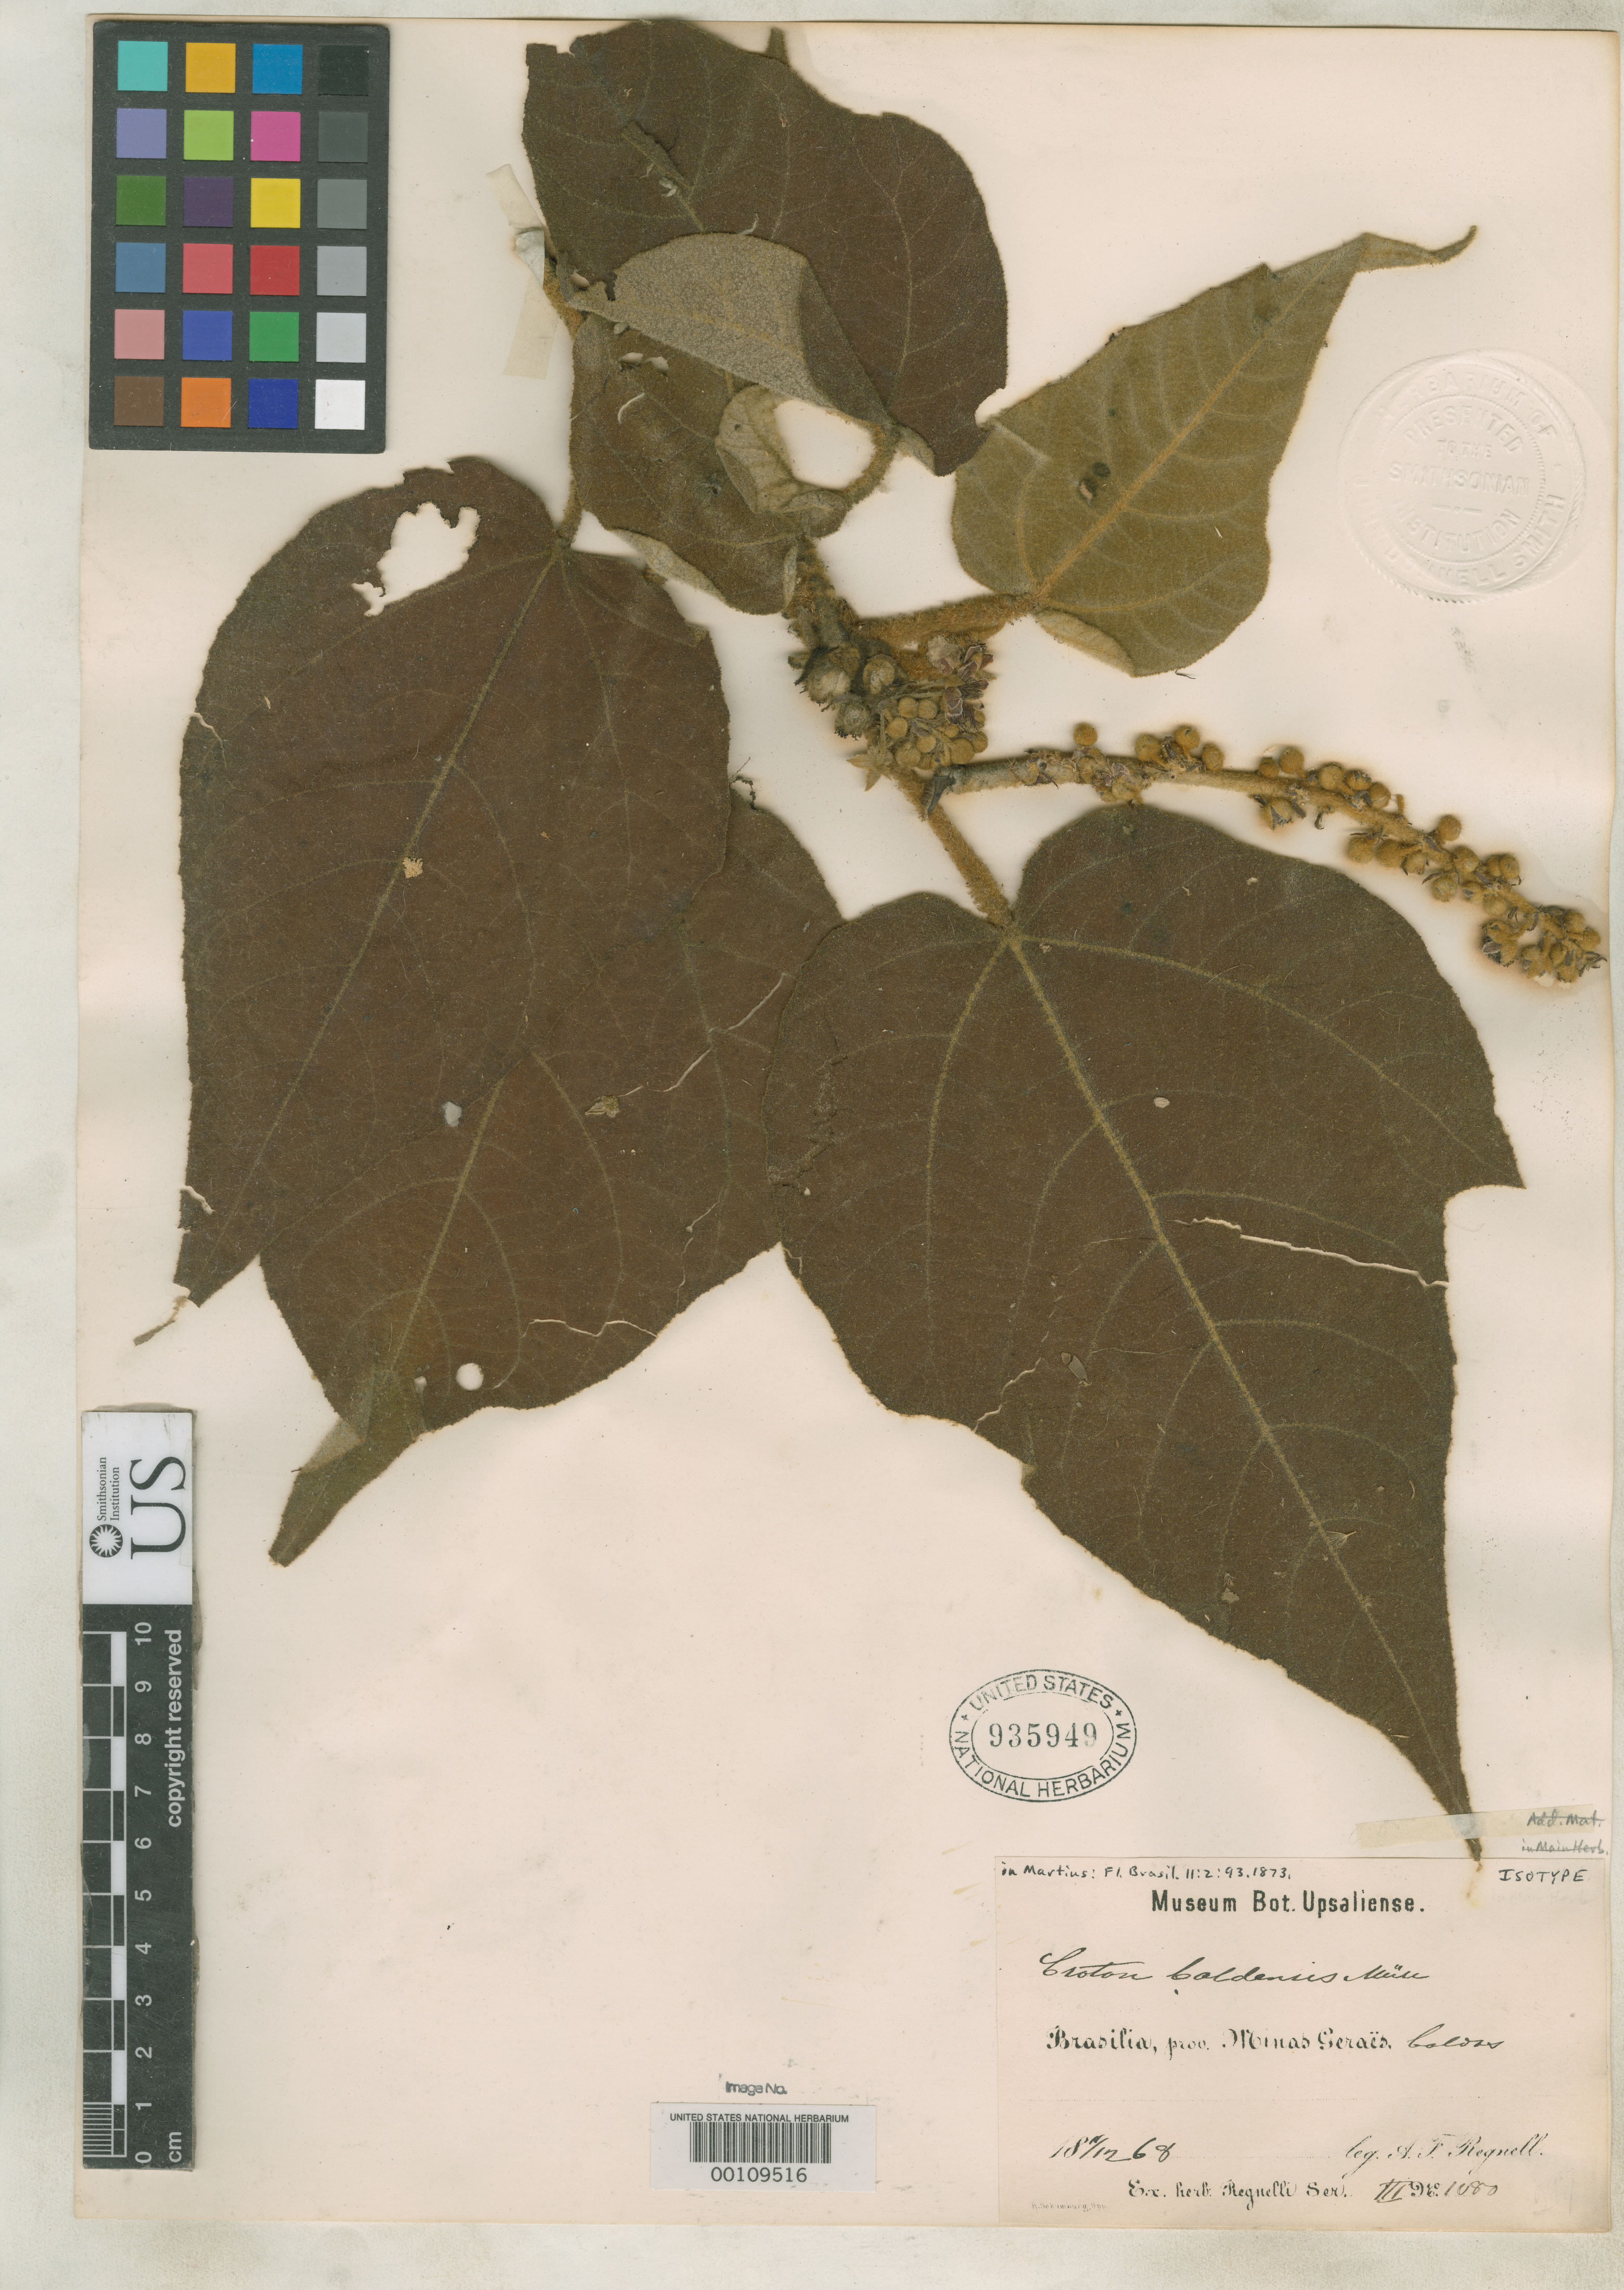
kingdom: Plantae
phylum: Tracheophyta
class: Magnoliopsida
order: Malpighiales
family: Euphorbiaceae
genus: Croton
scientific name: Croton caldensis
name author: Müll. Arg. in Mart.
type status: Isotype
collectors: A. F. Regnell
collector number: III 1080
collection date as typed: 11 Dec 1868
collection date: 1868-12-11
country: Brazil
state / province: Minas Gerais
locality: Nearcaldas.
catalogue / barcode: US 953949